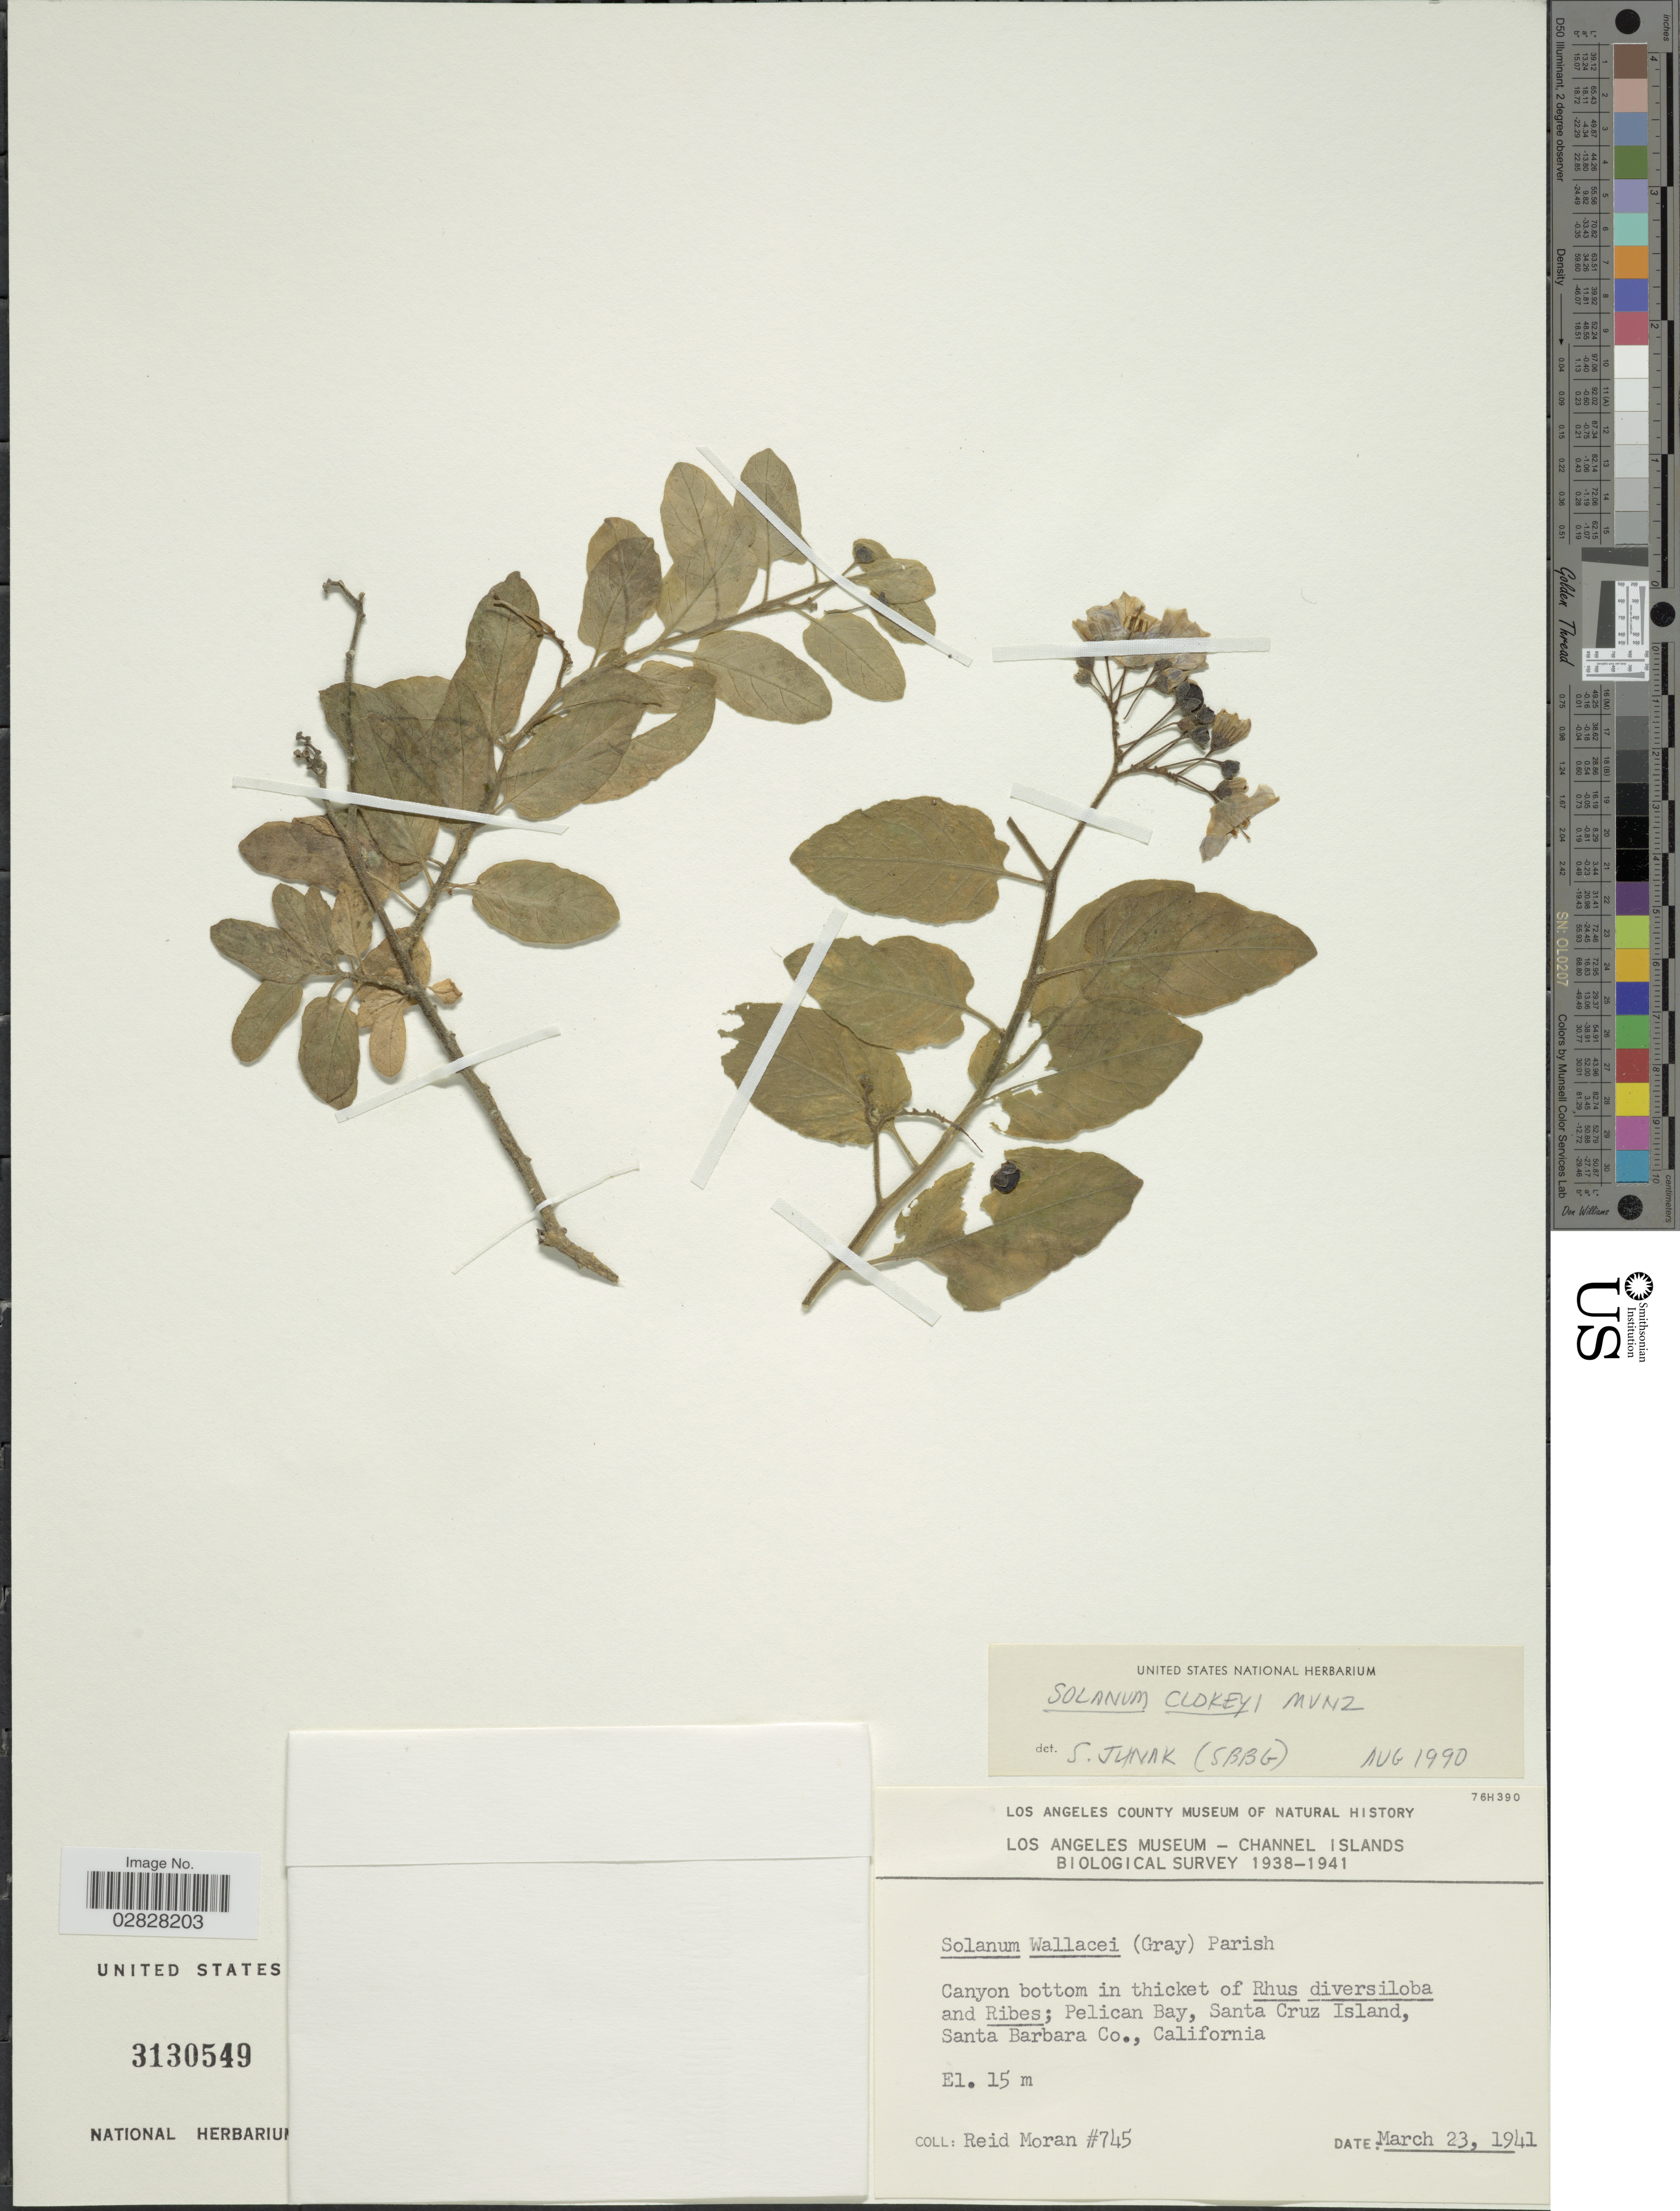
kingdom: Plantae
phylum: Tracheophyta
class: Magnoliopsida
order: Solanales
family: Solanaceae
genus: Solanum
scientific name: Solanum clokeyi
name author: Munz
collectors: R. V. Moran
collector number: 745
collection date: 1941-03-23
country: United States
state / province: California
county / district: Santa Barbara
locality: Pelican Bay, Santa Cruz Island, Santa Barbara Co.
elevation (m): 15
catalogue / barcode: US 3130549